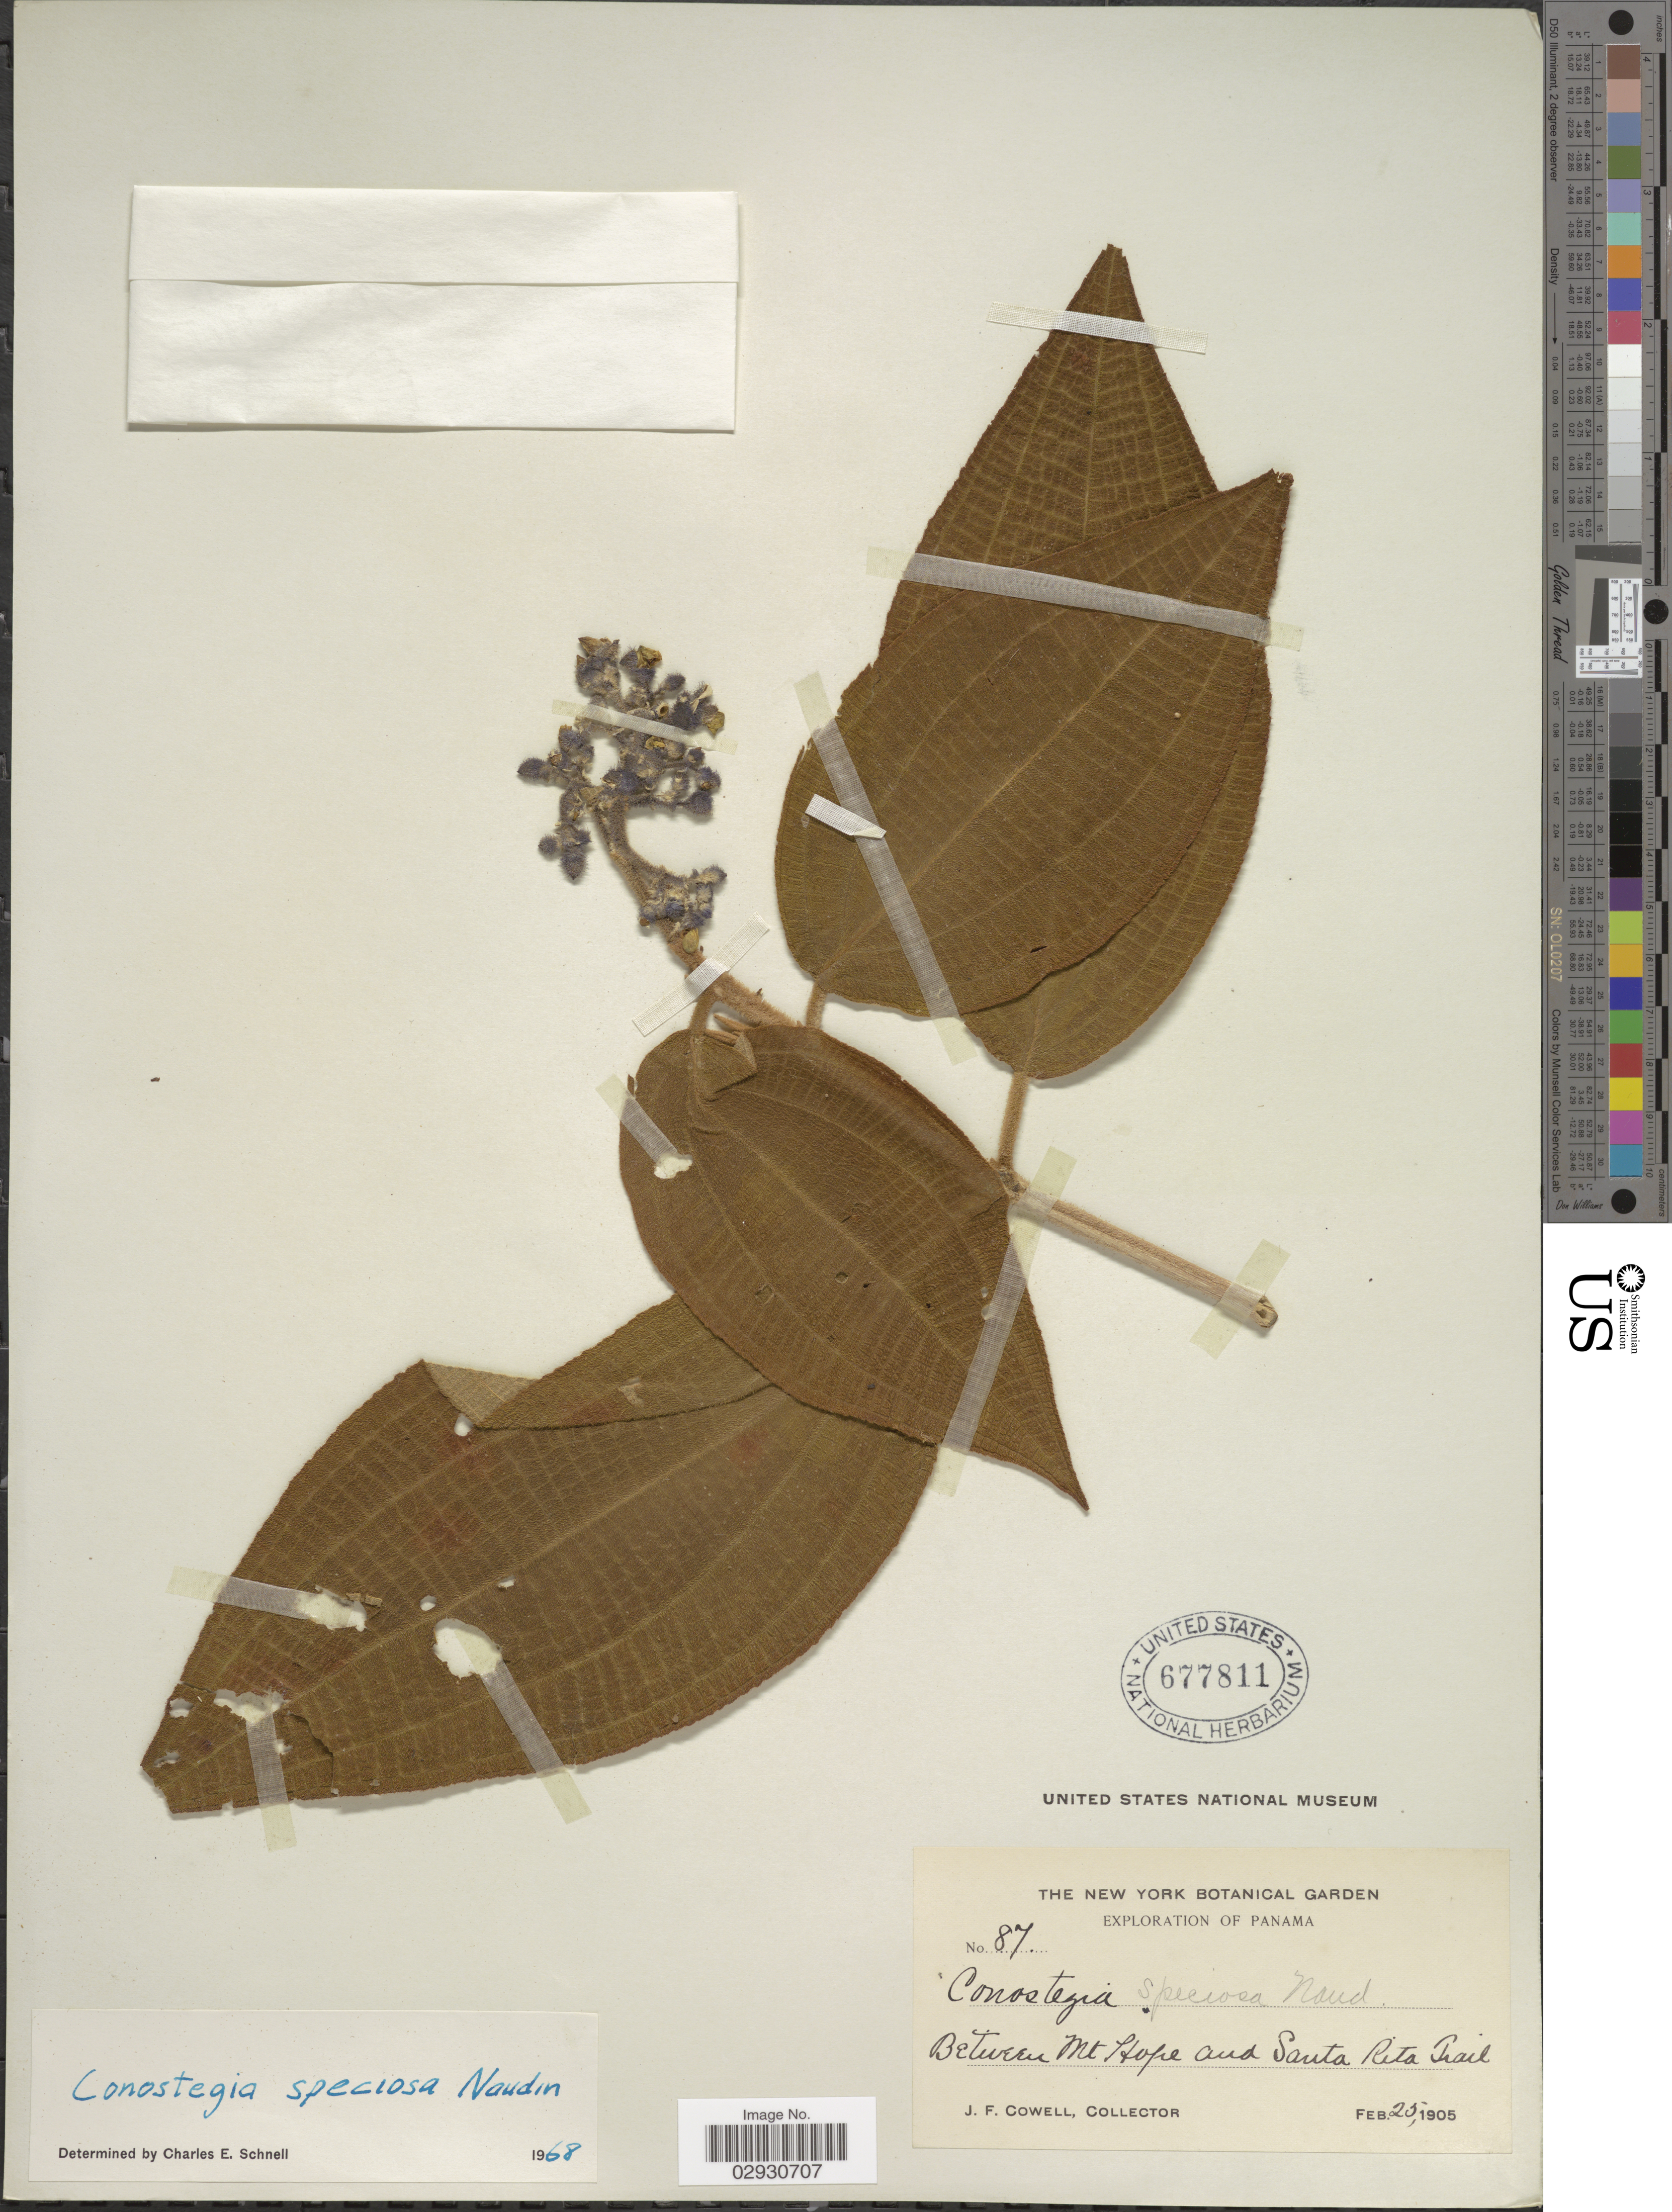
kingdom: Plantae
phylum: Tracheophyta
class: Magnoliopsida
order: Myrtales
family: Melastomataceae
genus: Conostegia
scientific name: Conostegia speciosa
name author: Naudin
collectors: J. F. Cowell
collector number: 87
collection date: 1905-02-25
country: Panama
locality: Between Mt Hope and Santa Rita Trail.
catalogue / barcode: US 677811